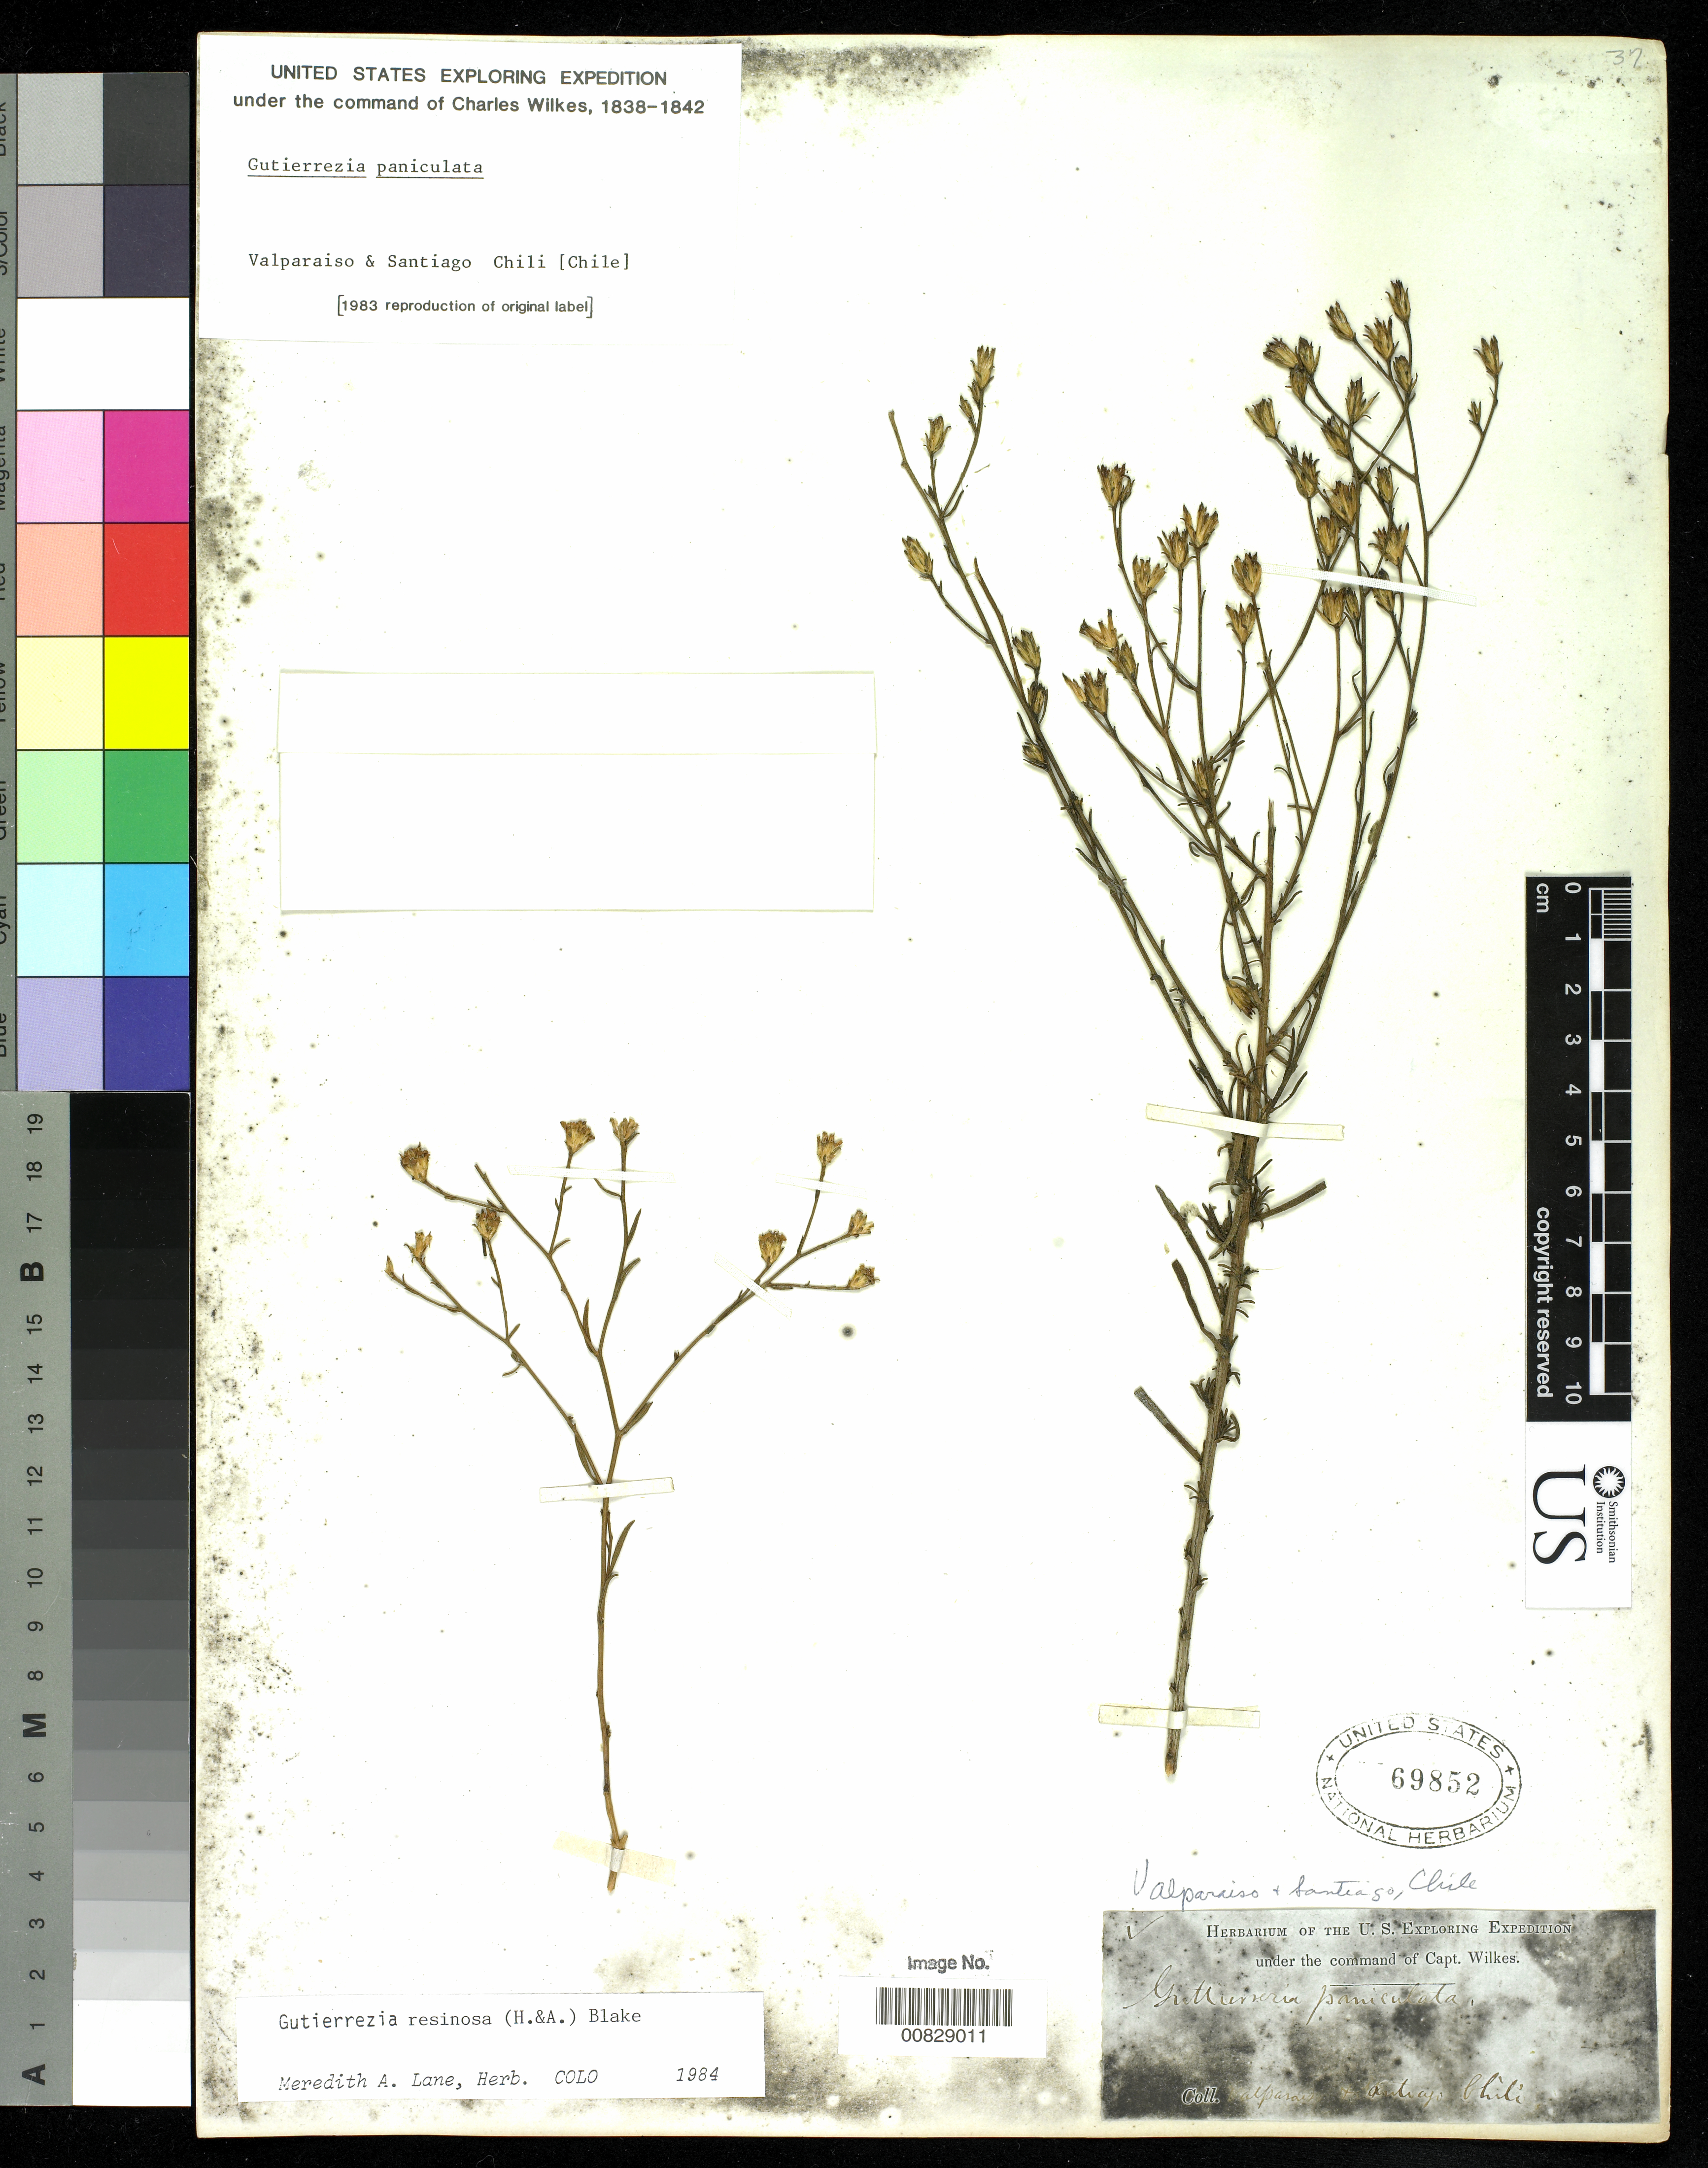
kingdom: Plantae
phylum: Tracheophyta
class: Magnoliopsida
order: Asterales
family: Asteraceae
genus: Gutierrezia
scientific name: Gutierrezia resinosa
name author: (Hook. & Arn.) S.F. Blake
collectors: Wilkes Explor. Exped.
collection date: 1838/1842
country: Chile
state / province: Región Metropolitana (RM)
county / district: Santiago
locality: Valparaiso & Santiago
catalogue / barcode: US 69852